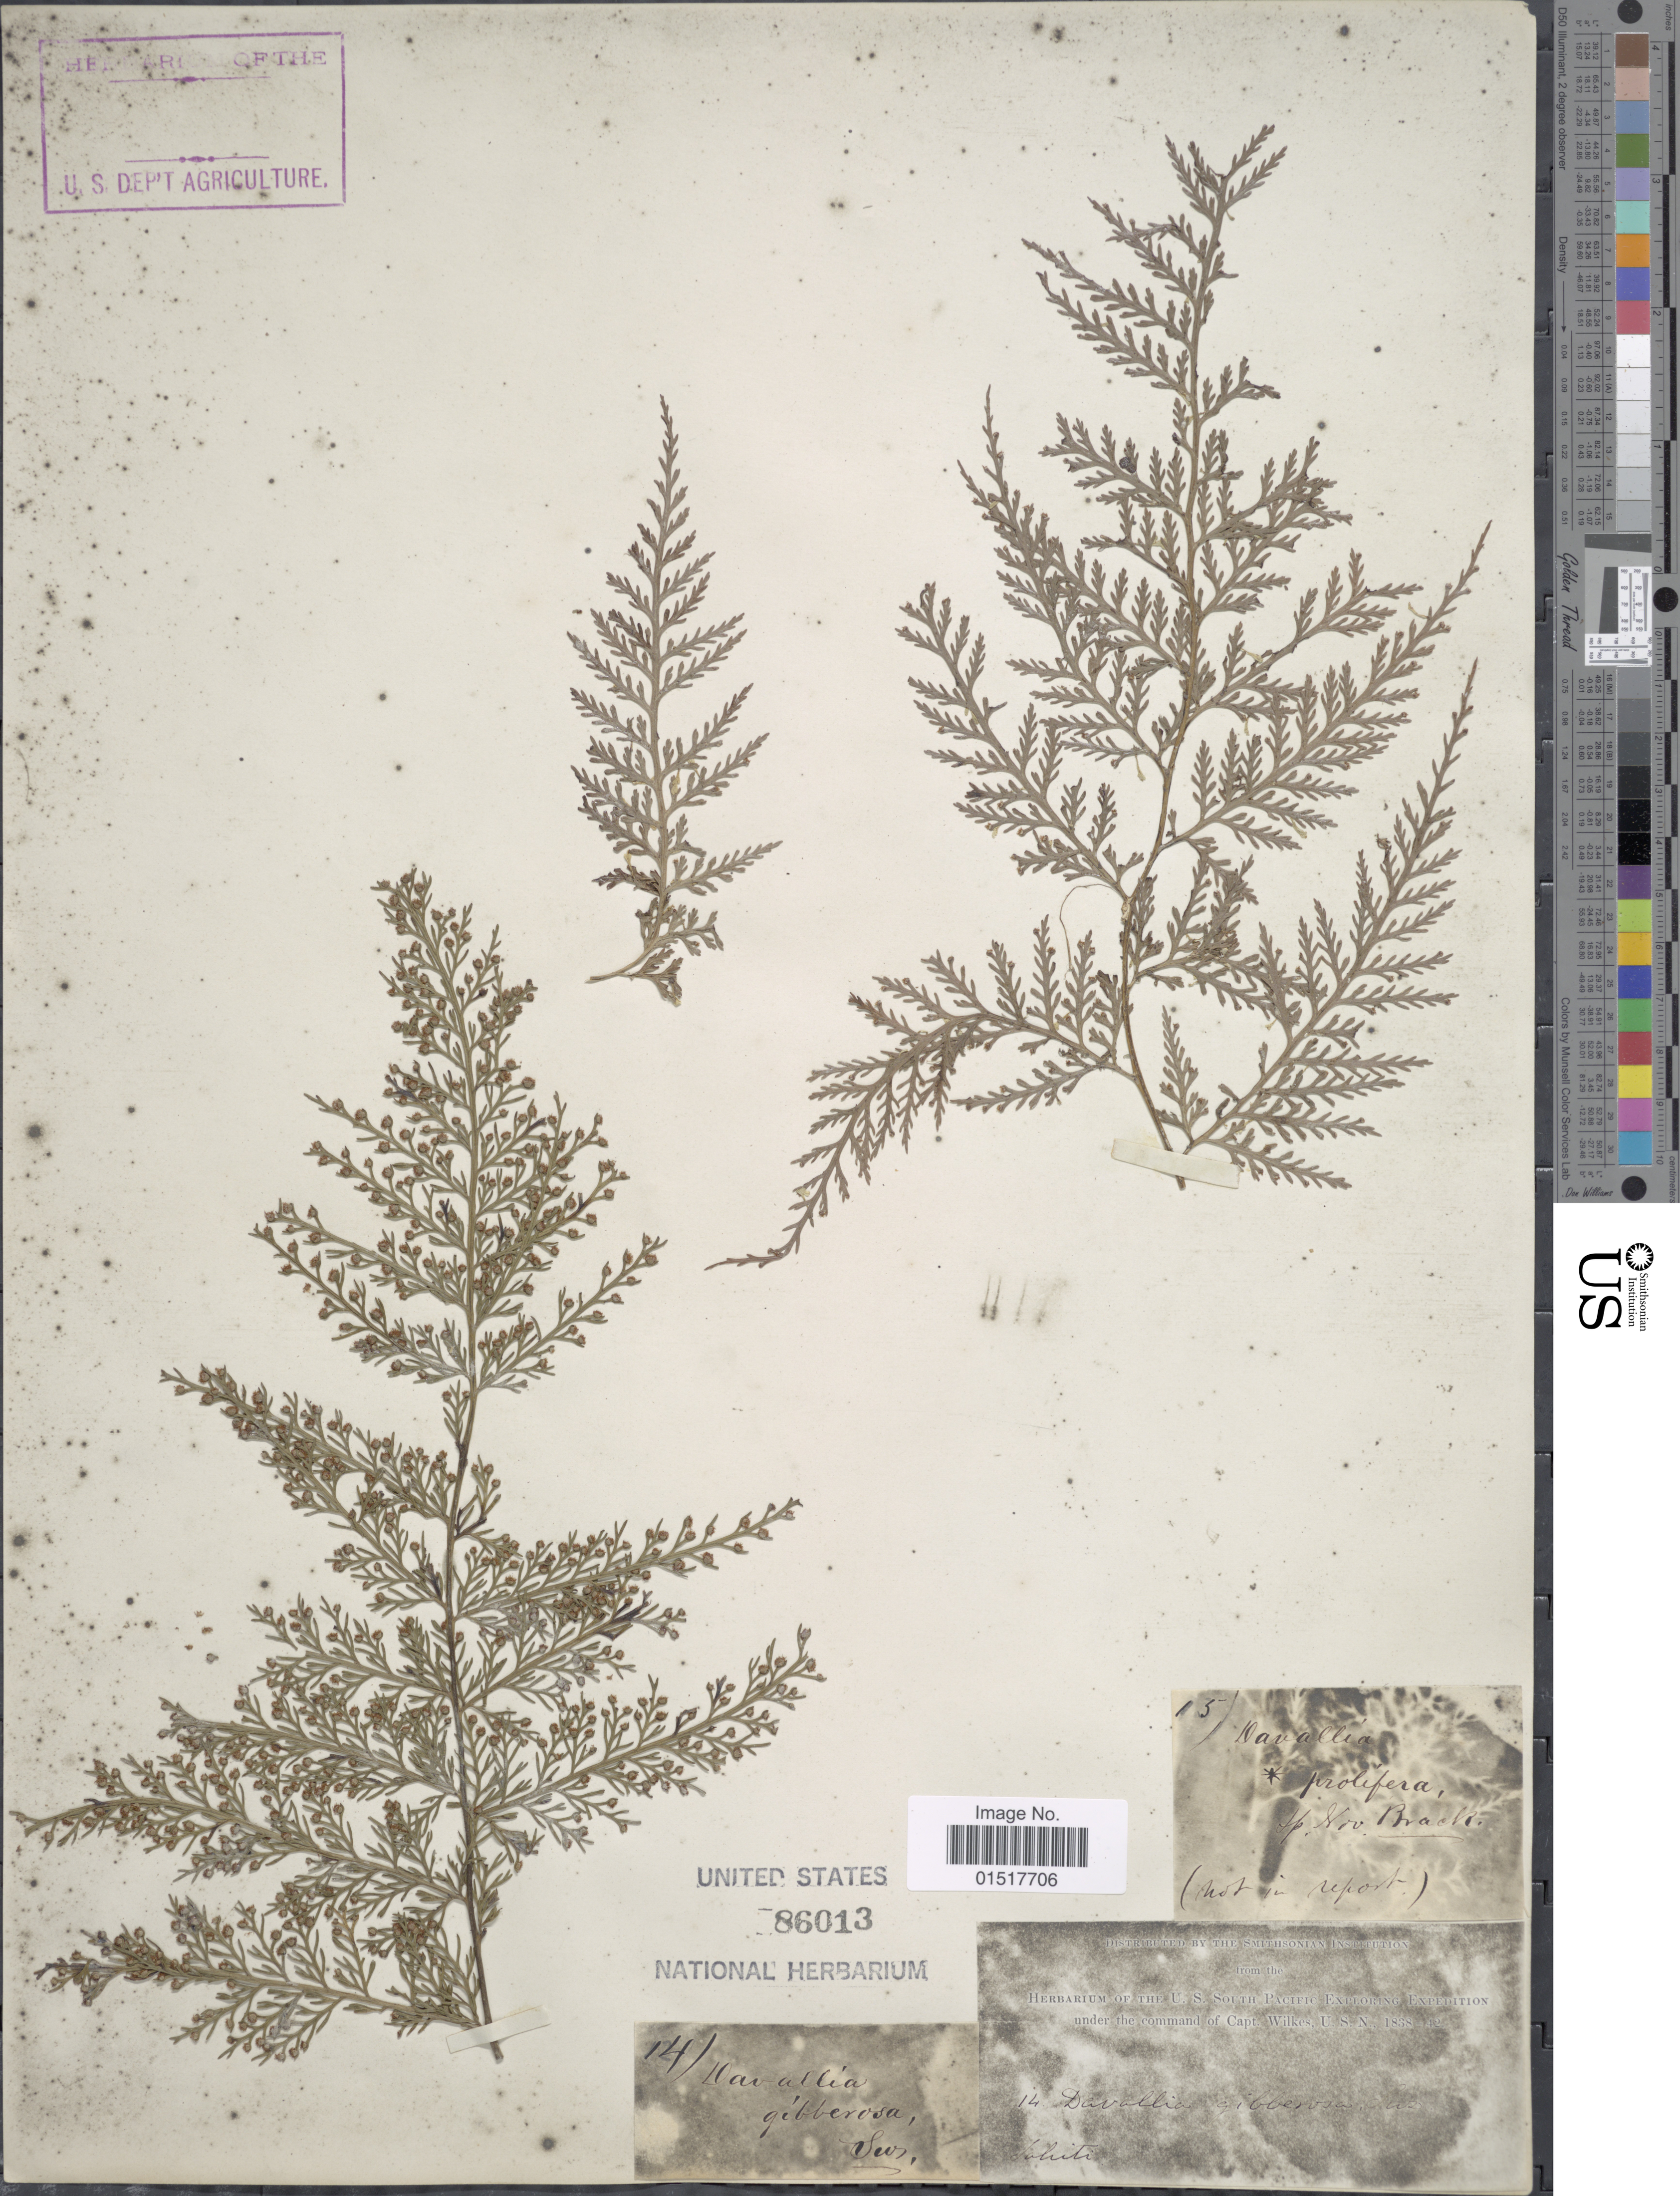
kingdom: Plantae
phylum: Tracheophyta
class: Polypodiopsida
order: Polypodiales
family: Aspleniaceae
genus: Asplenium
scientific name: Asplenium gibberosum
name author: (G. Forst.) Mett.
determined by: Florence, J.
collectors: Wilkes Explor. Exped.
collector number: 14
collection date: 1838/1842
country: French Polynesia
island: Tahiti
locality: Tahiti.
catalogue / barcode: US 86013